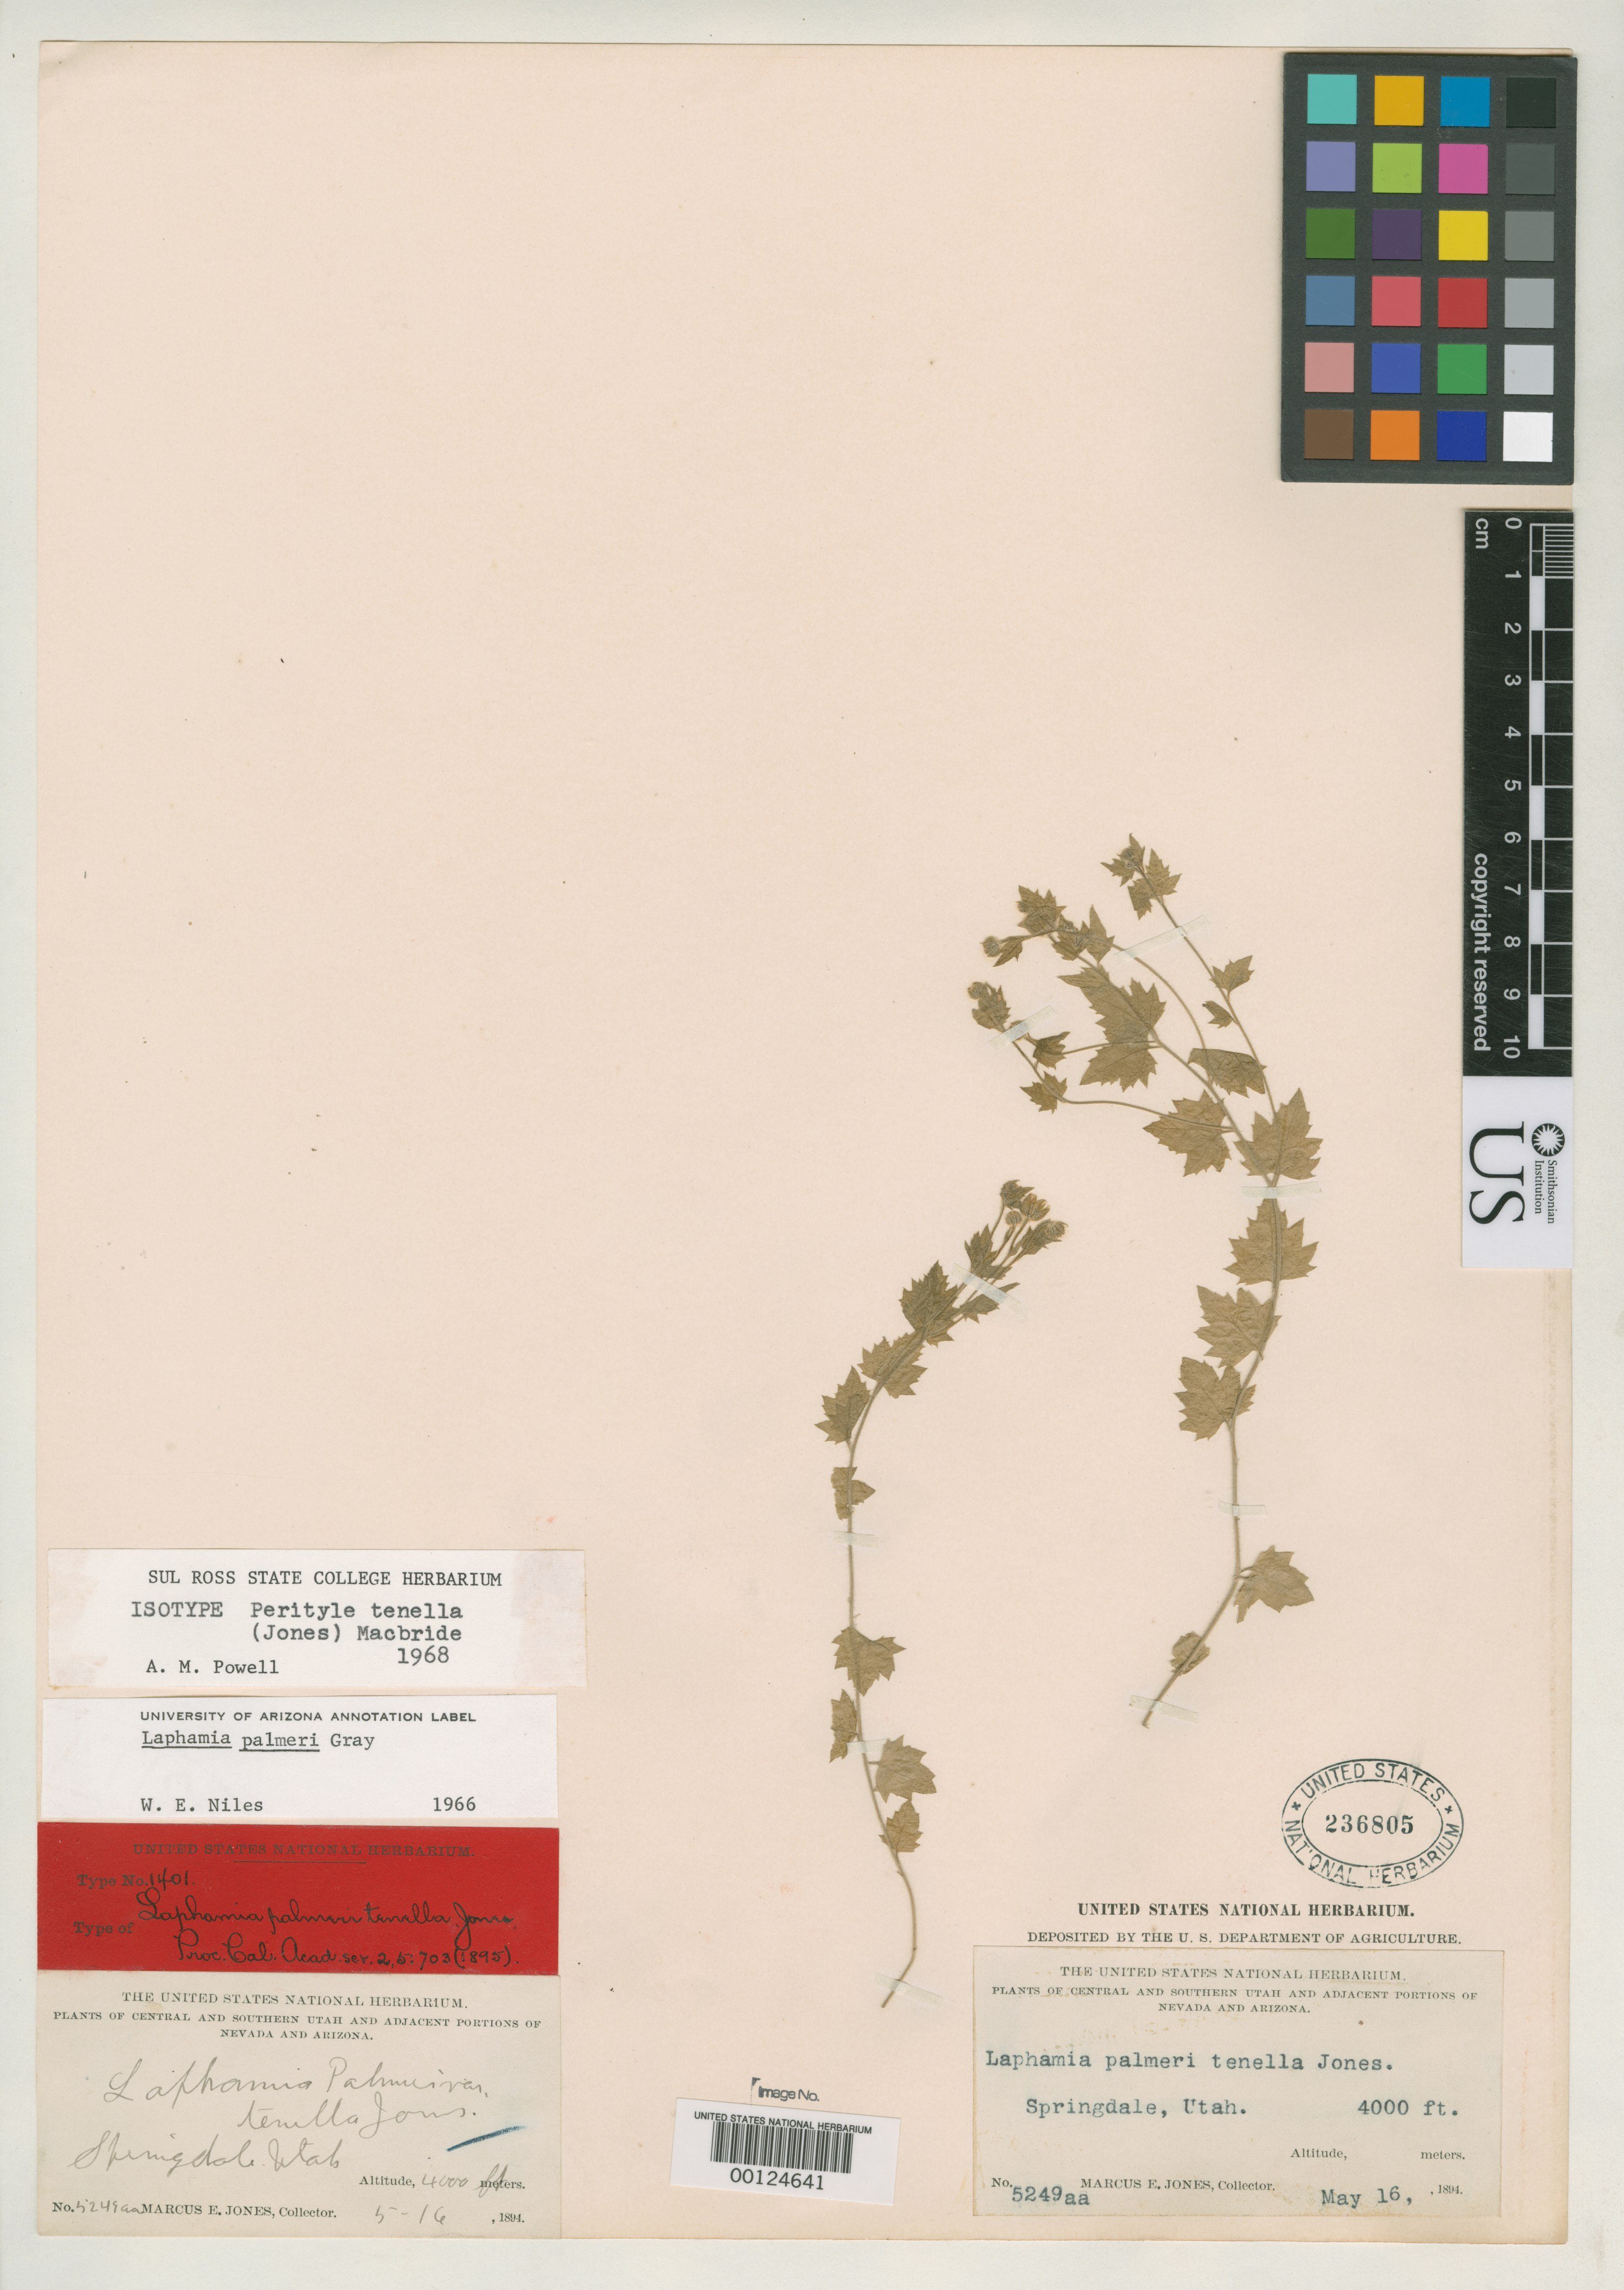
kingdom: Plantae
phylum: Tracheophyta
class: Magnoliopsida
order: Asterales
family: Asteraceae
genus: Laphamia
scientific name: Laphamia palmeri var. tenella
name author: M.E. Jones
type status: Isotype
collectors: M. E. Jones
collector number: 5249 Aa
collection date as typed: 16 May 1894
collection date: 1894-05-16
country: United States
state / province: Utah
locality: Springdale.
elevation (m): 1219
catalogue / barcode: US 236805